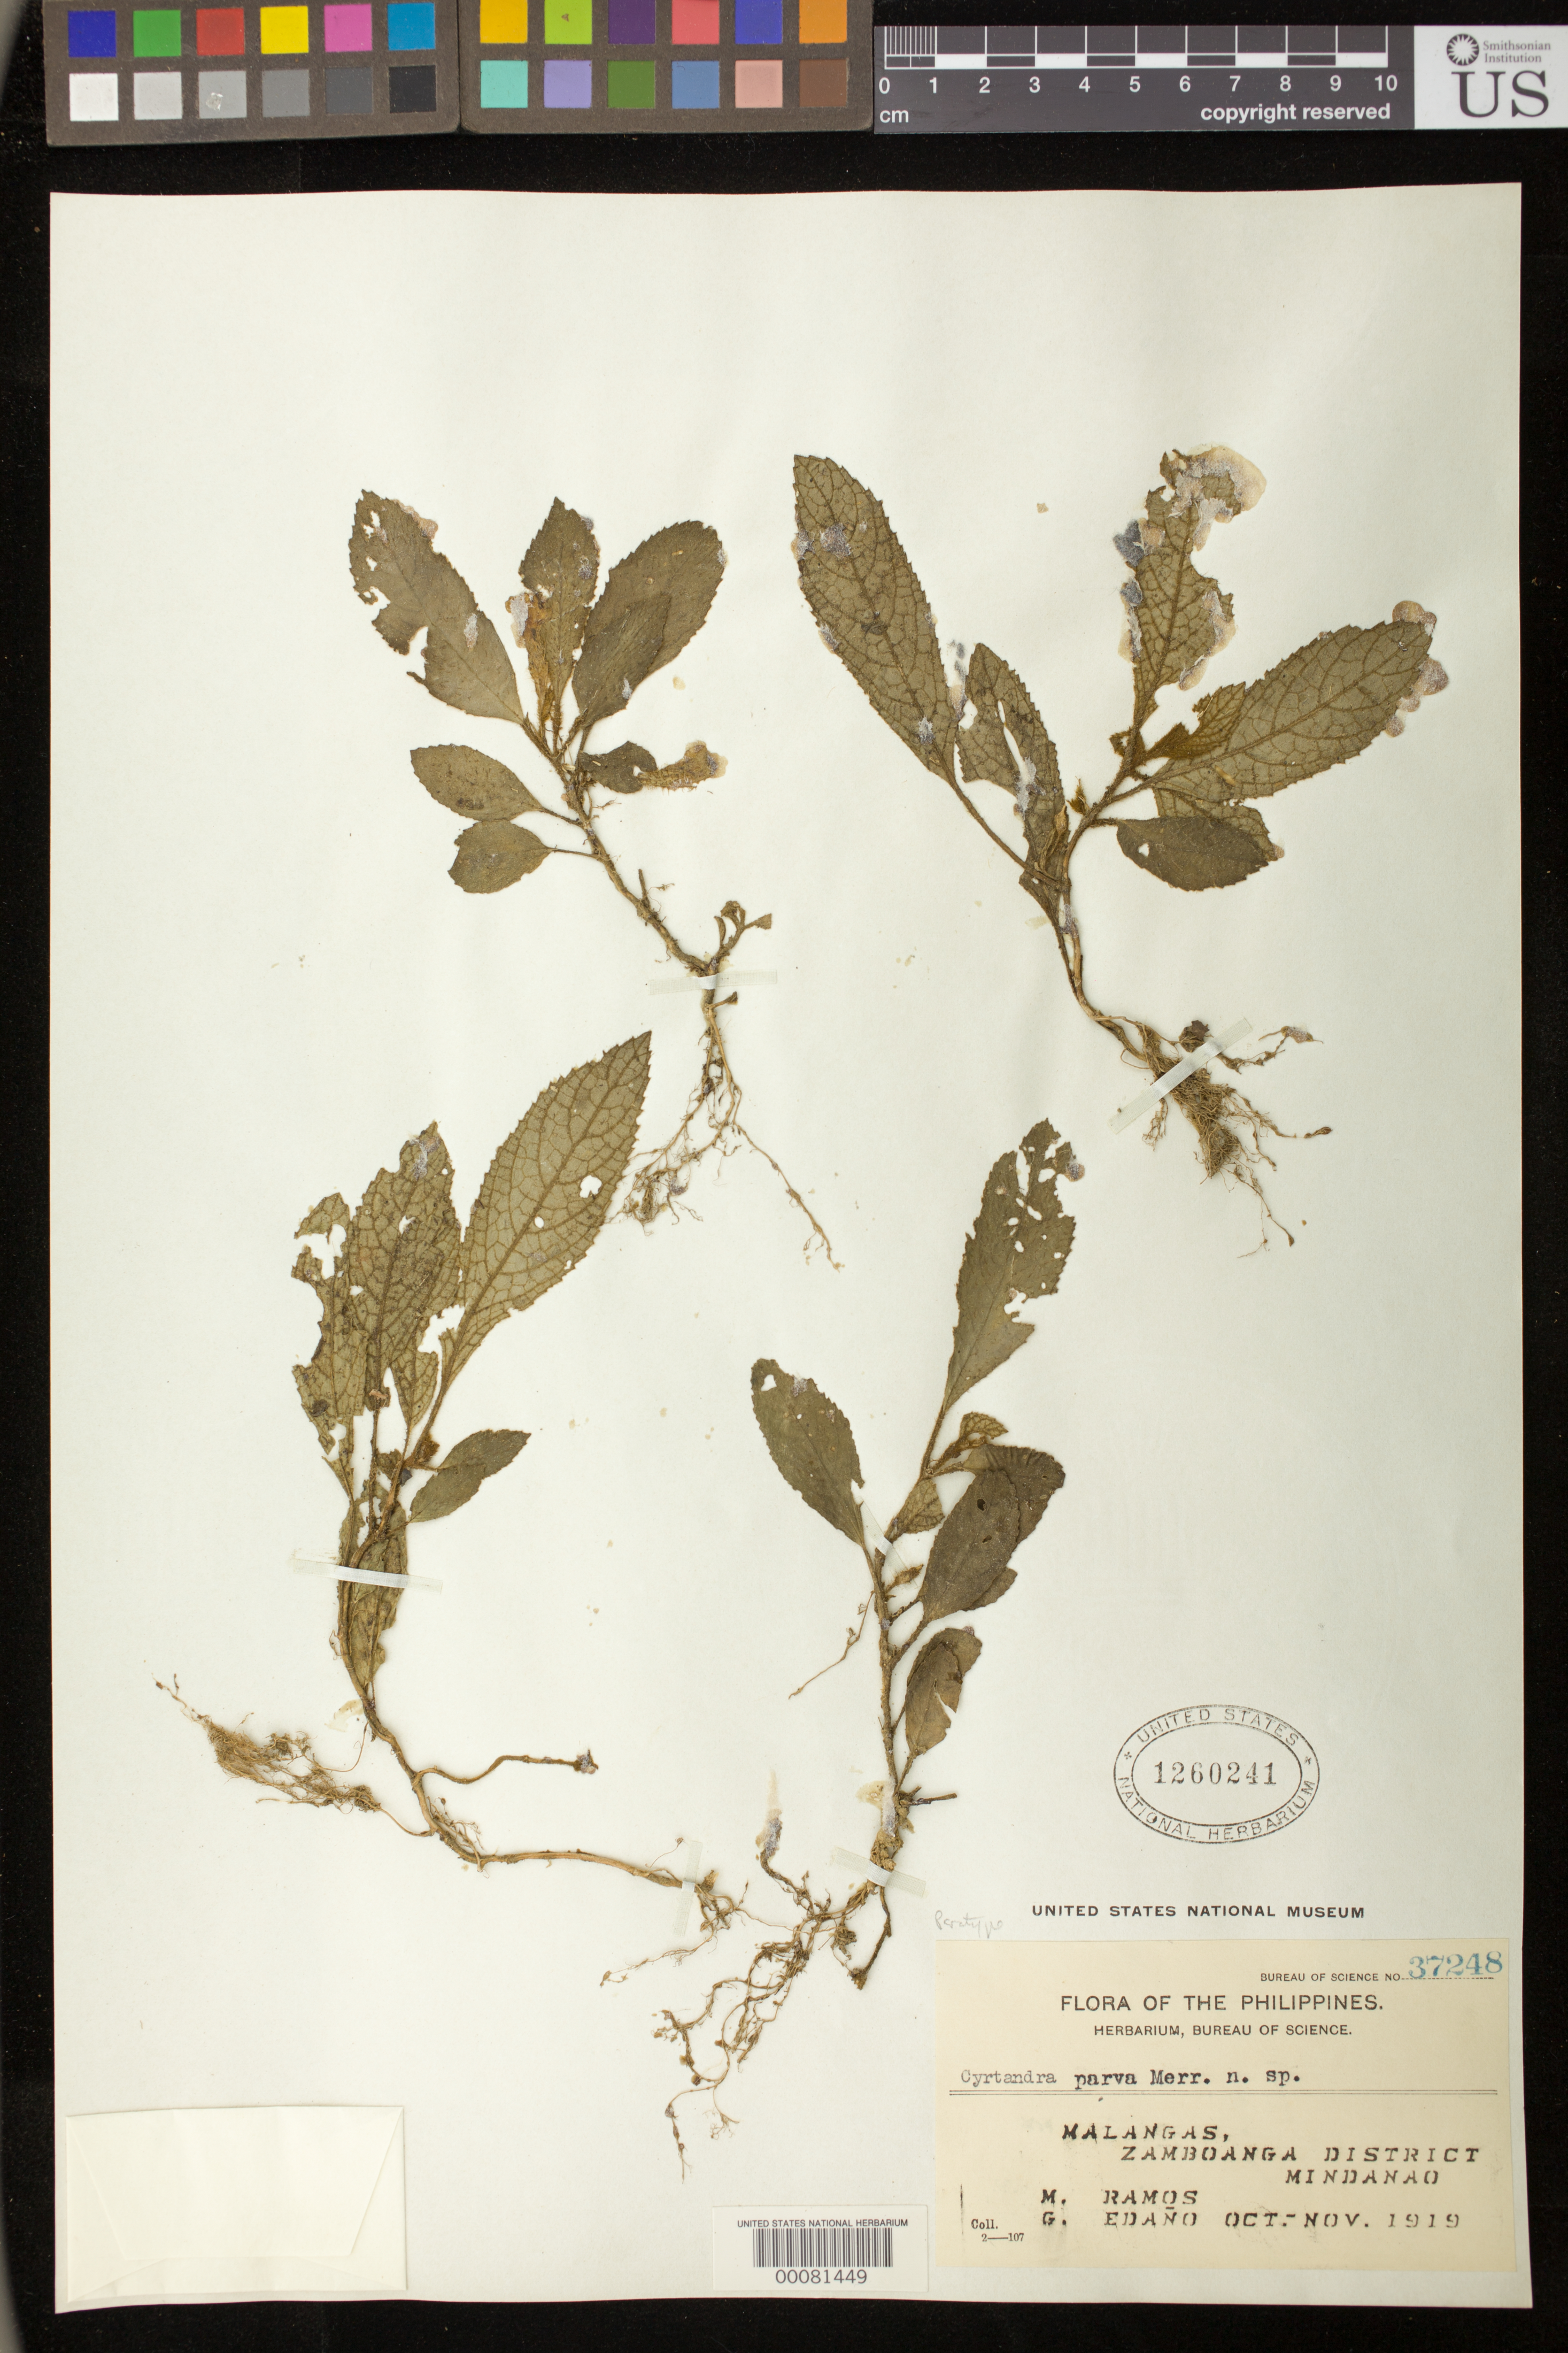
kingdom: Plantae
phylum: Tracheophyta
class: Magnoliopsida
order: Lamiales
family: Gesneriaceae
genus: Cyrtandra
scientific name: Cyrtandra parva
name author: Merr.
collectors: M. Ramos & G. E. Edaño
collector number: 37248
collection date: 1919-10/1919-11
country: Philippines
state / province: Zamboanga Peninsula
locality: Malangas, Zamboanga District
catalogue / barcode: US 1260241